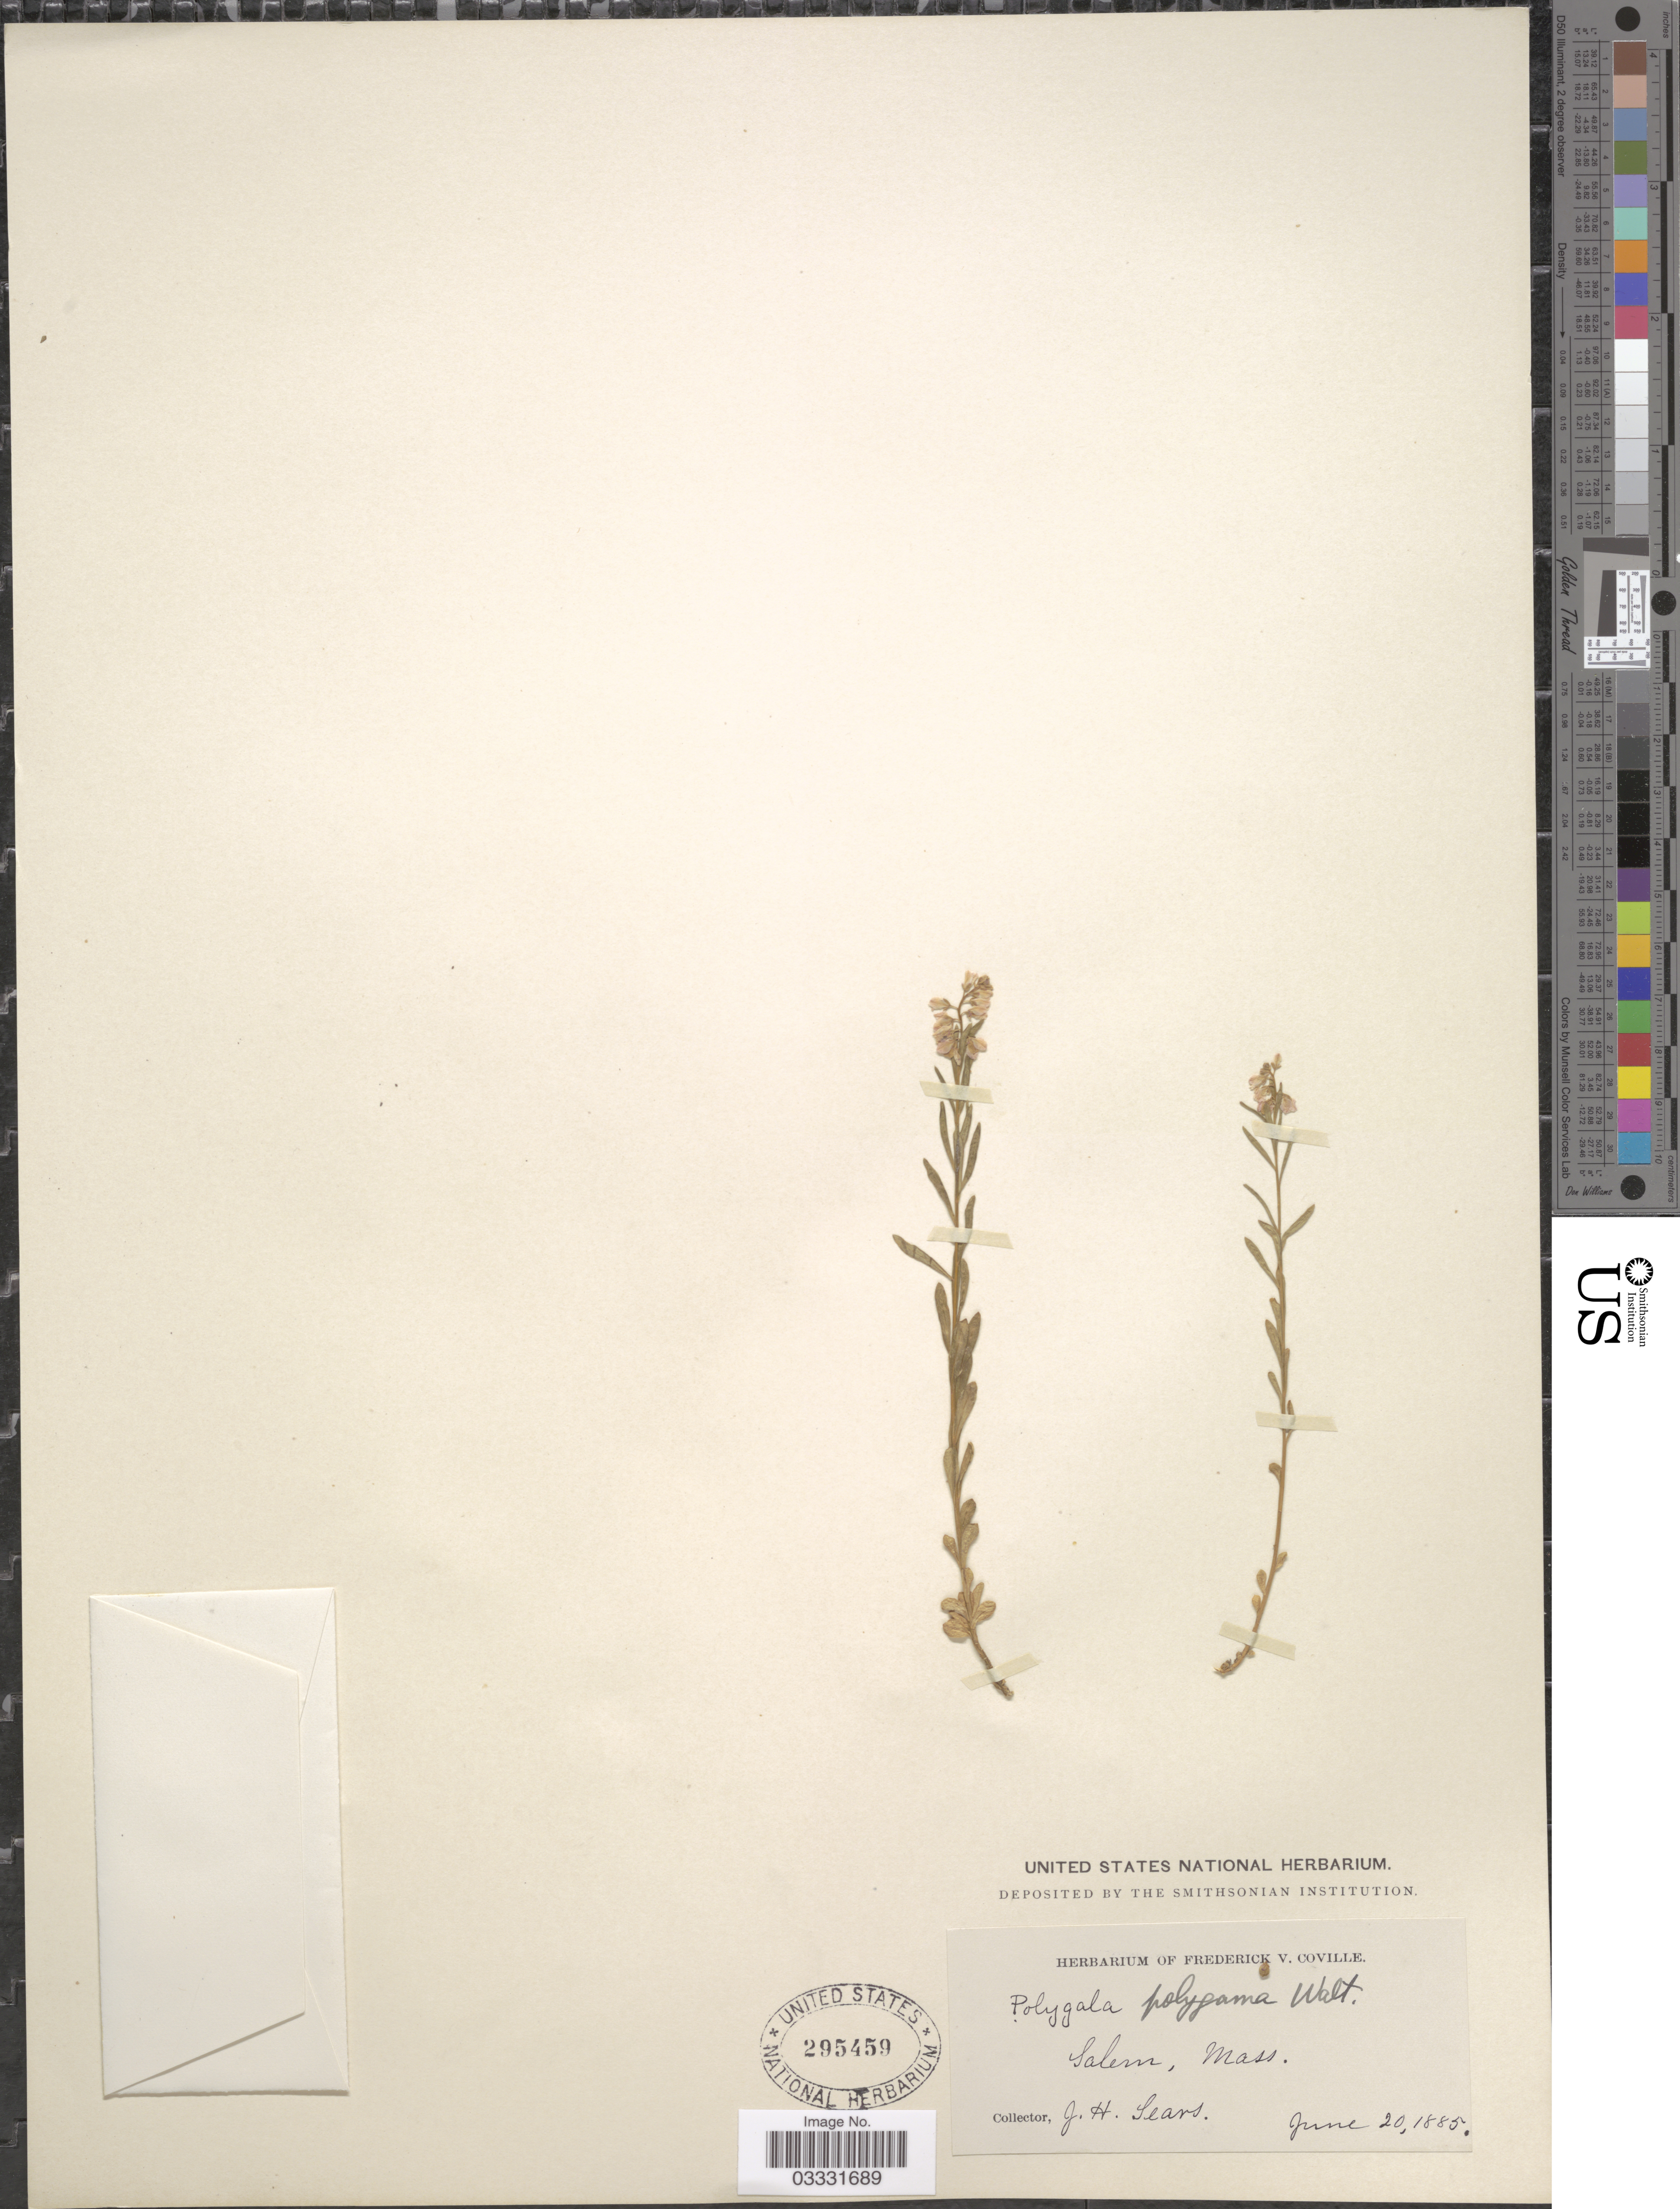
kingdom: Plantae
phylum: Tracheophyta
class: Magnoliopsida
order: Fabales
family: Polygalaceae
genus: Polygala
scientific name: Polygala polygama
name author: Walter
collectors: J. Sears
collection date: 1885-06-20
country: United States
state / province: Massachusetts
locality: Salem.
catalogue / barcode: US 295459